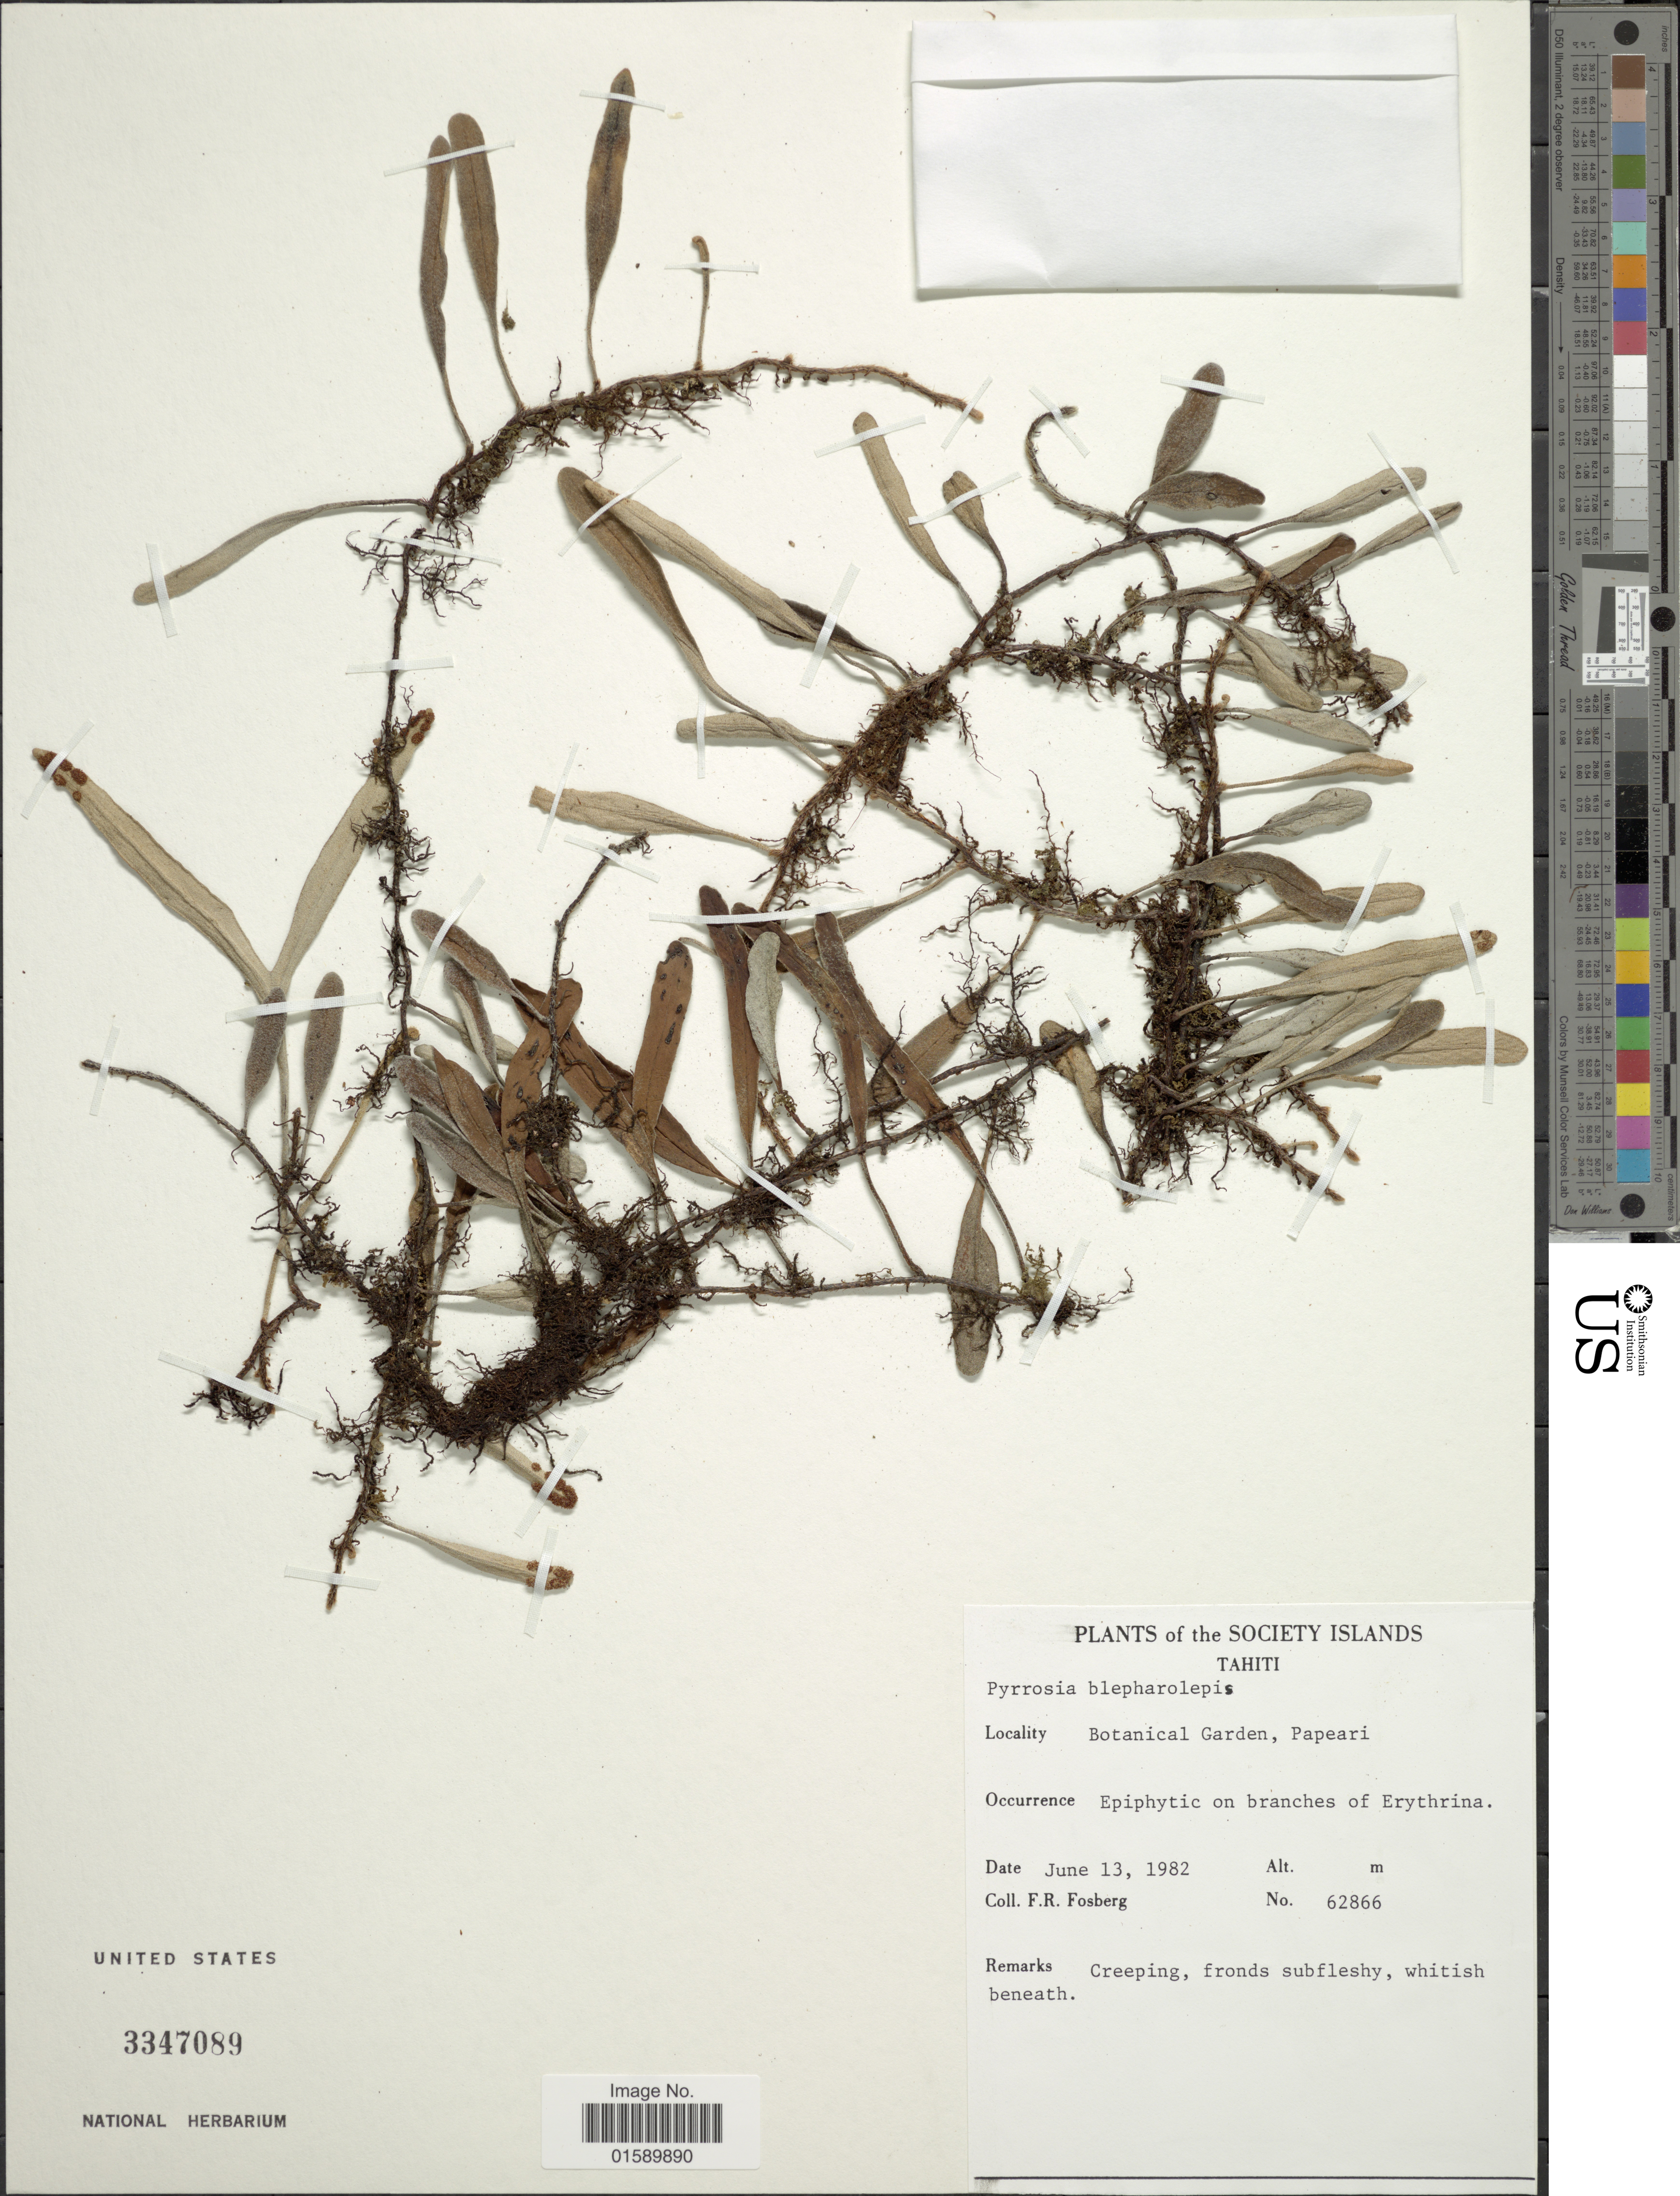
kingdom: Plantae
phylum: Tracheophyta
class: Polypodiopsida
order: Polypodiales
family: Polypodiaceae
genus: Pyrrosia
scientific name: Pyrrosia blepharolepis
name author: (C. Chr.) Ching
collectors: F. R. Fosberg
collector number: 62866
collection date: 1982-06-13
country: French Polynesia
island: Tahiti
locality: Society Islands. Tahiti. Botanical Garden, Papeari.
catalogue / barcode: US 3347089